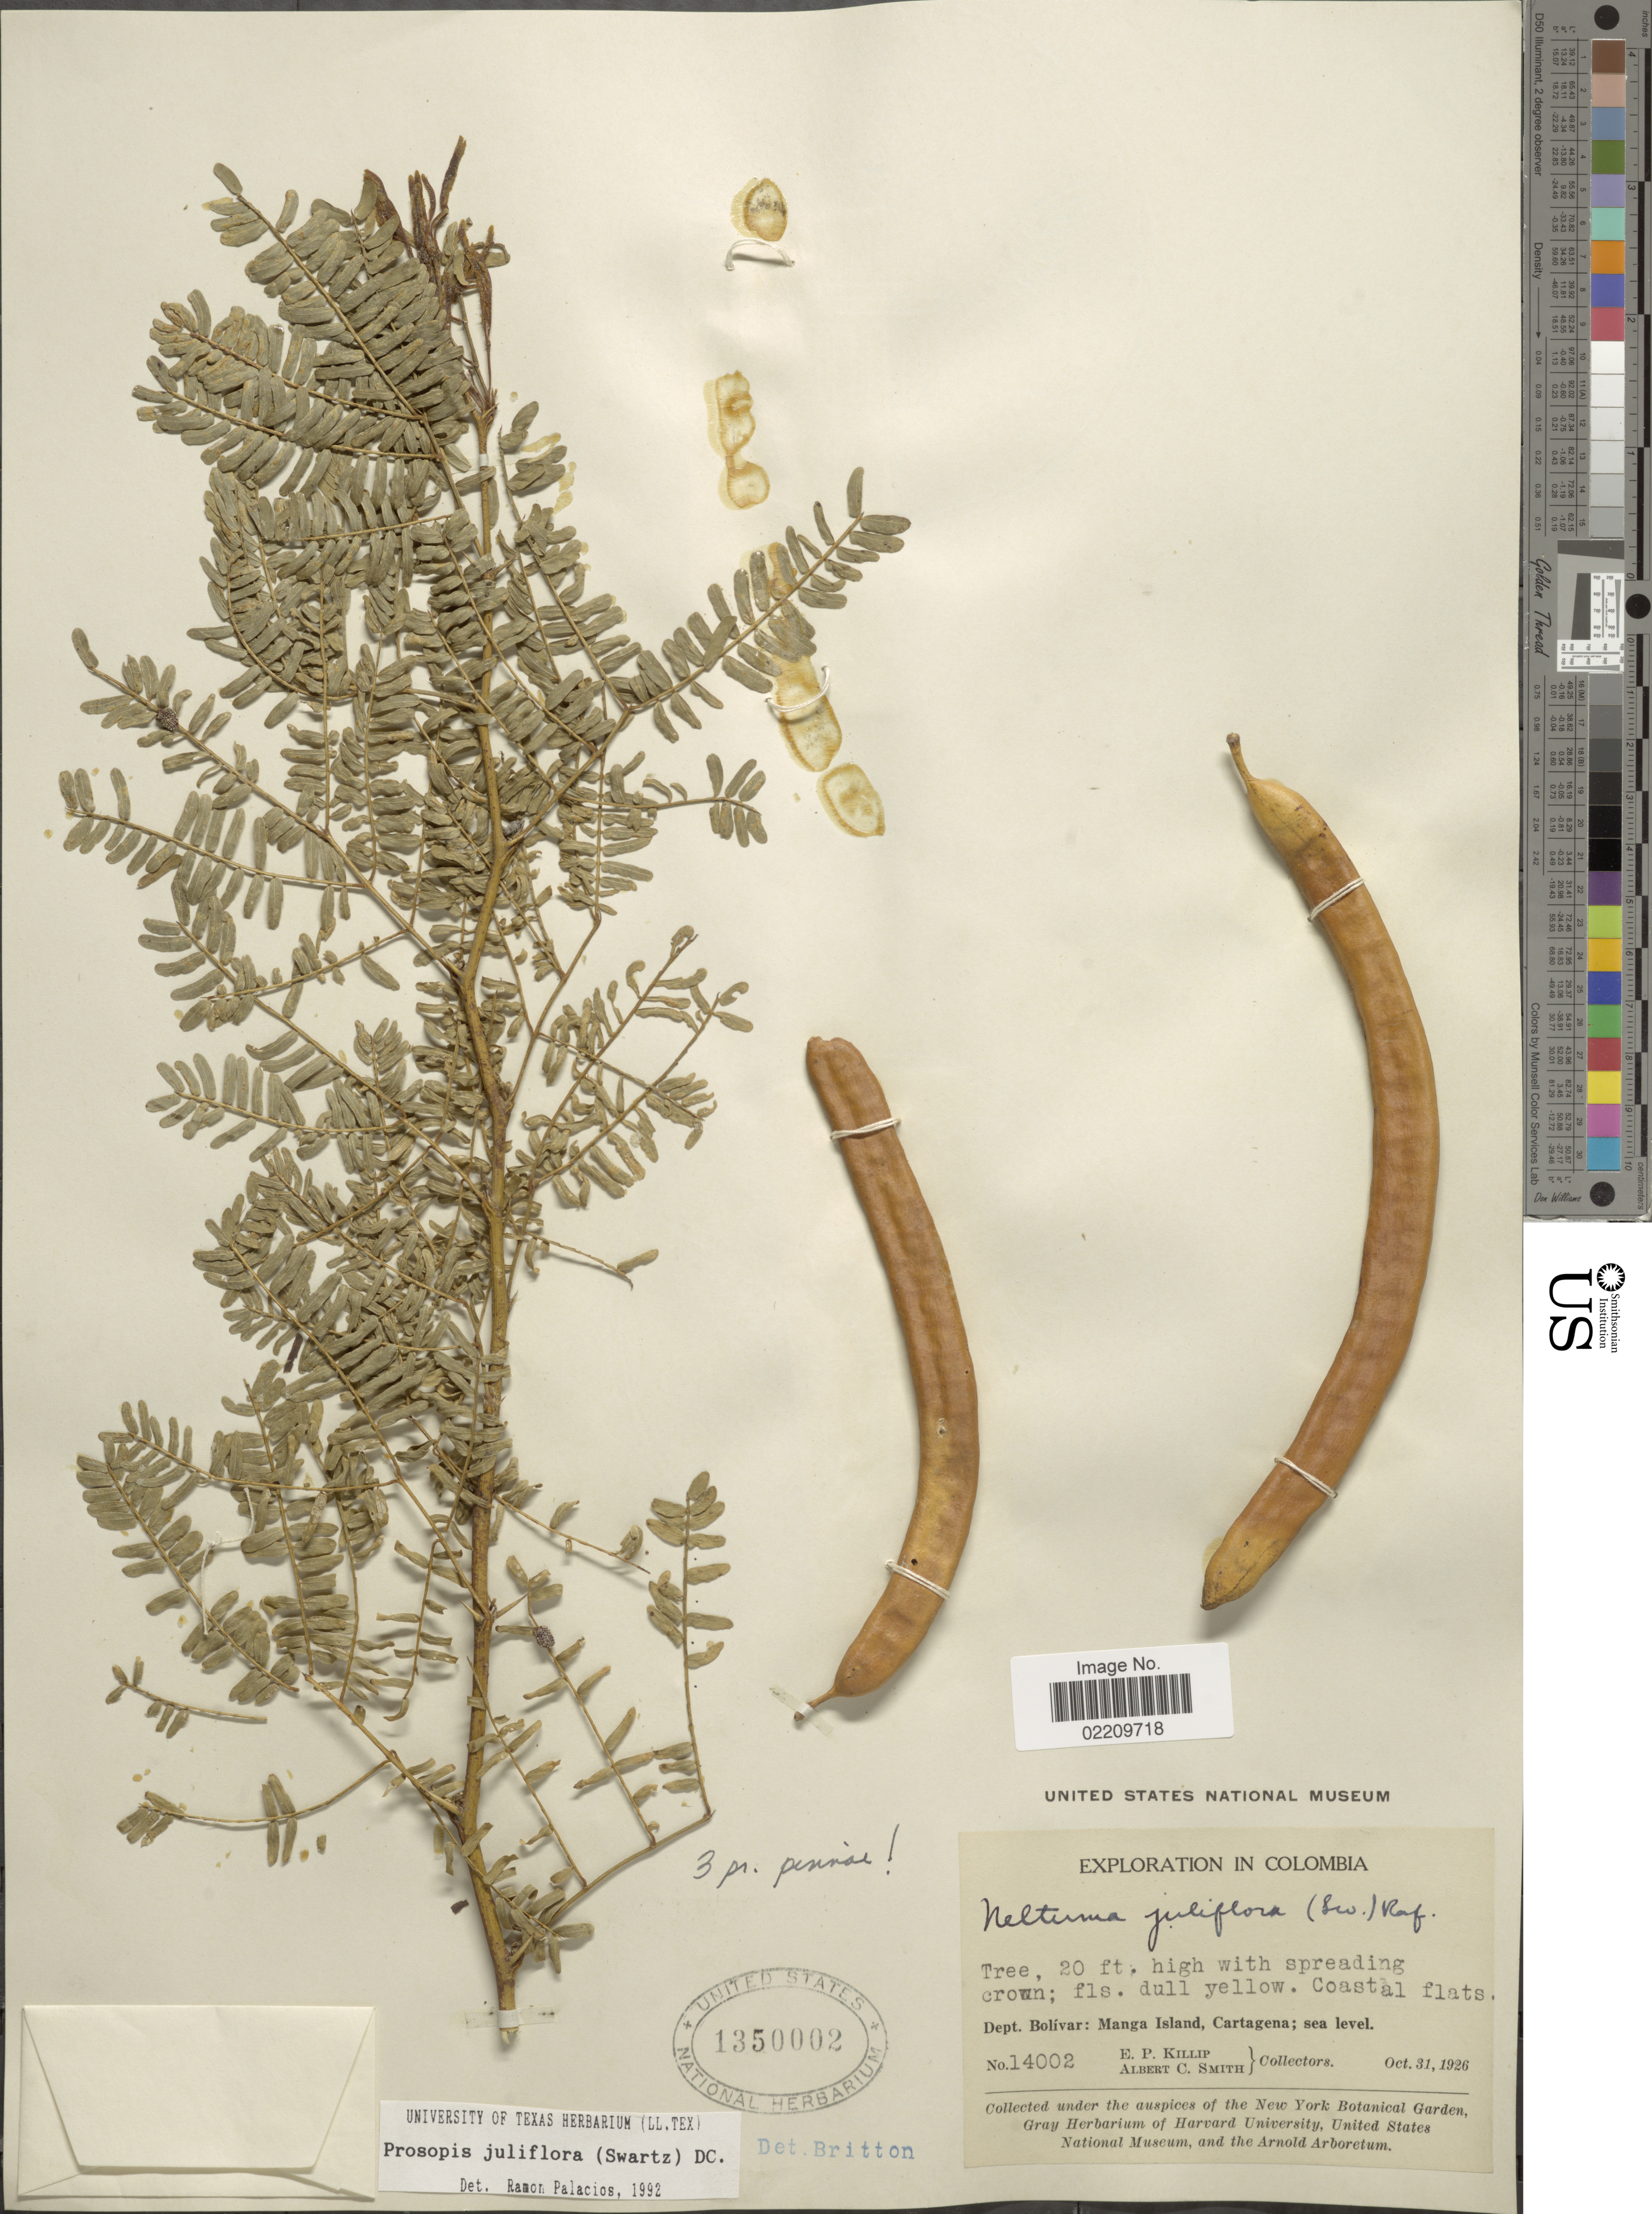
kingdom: Plantae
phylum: Tracheophyta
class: Magnoliopsida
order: Fabales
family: Fabaceae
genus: Neltuma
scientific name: Neltuma juliflora var. juliflora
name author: (Sw.) Raf.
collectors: E. P. Killip & A. C. Smith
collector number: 14002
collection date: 1926-10-31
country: Colombia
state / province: Bolívar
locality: Dept. Bolívar: Manga Island, Cartagena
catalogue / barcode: US 1350002